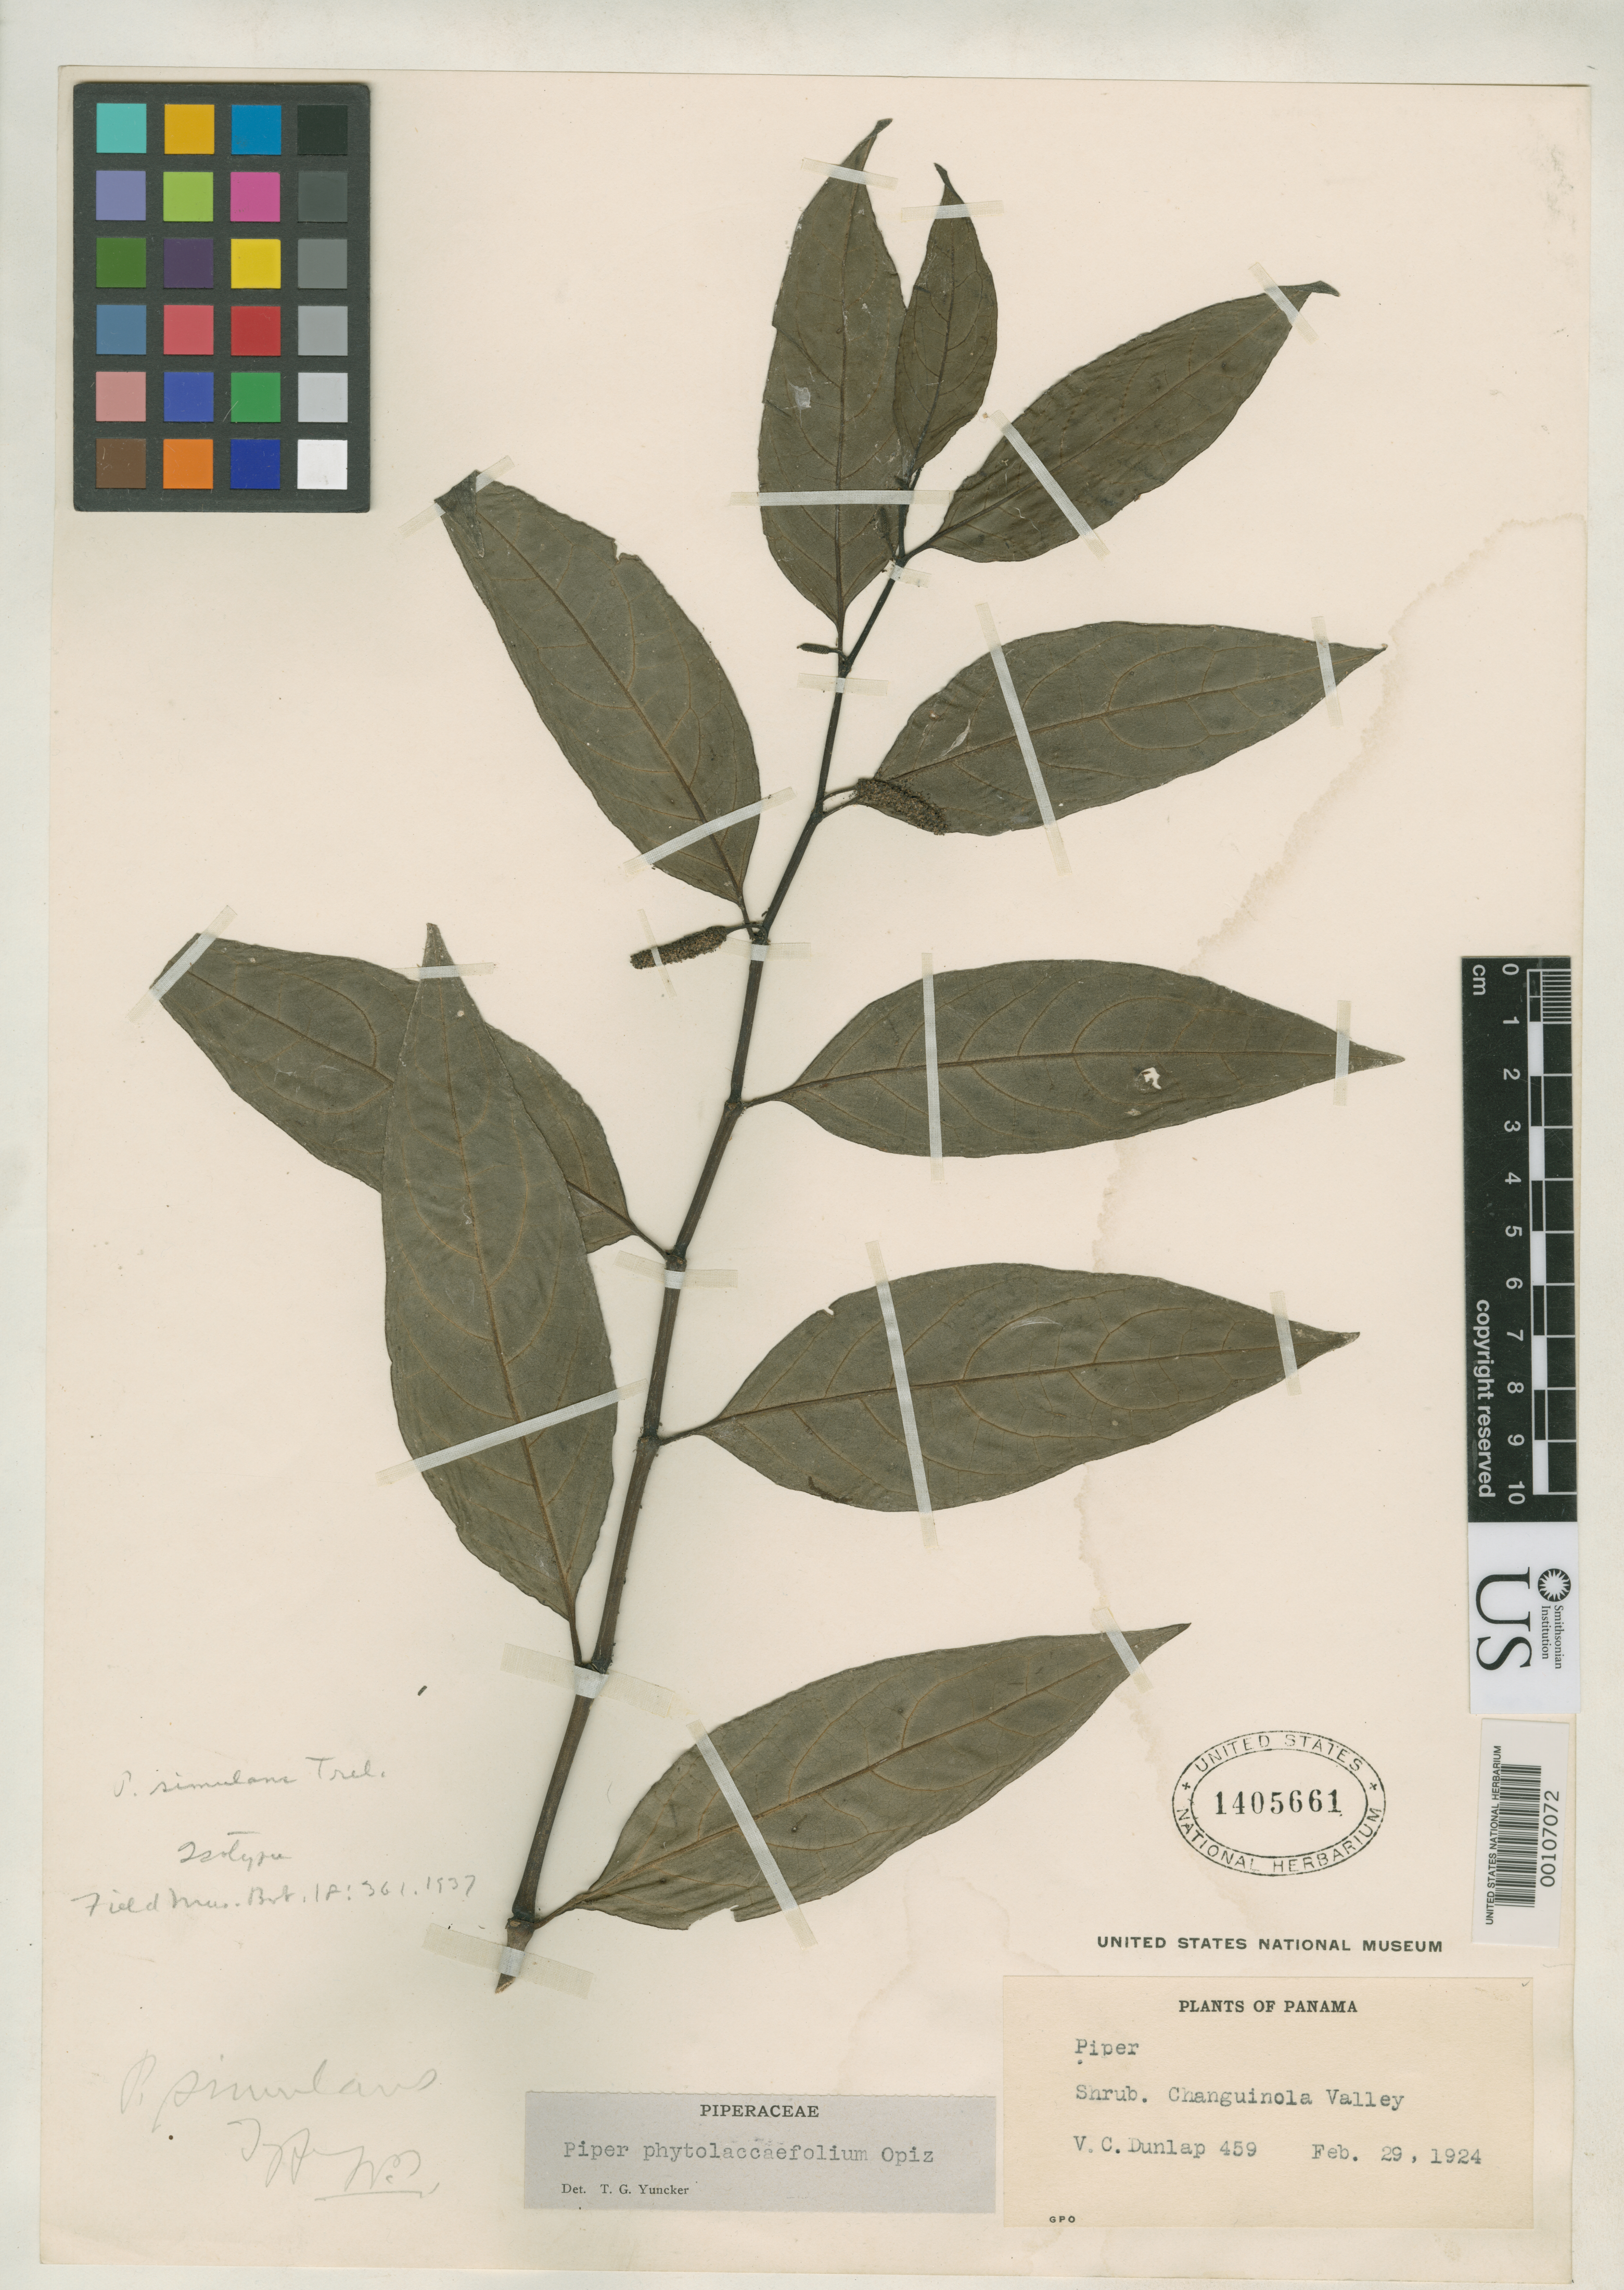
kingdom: Plantae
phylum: Tracheophyta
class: Magnoliopsida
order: Piperales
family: Piperaceae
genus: Piper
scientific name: Piper simulans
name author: Trel. in Standl.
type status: Isotype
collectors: V. C. Dunlap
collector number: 459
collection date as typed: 29 Feb 1924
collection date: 1924-02-29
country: Panama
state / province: Bocas del Toro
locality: Changuinola , near Costa Rican Boundary.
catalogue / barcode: US 1405661